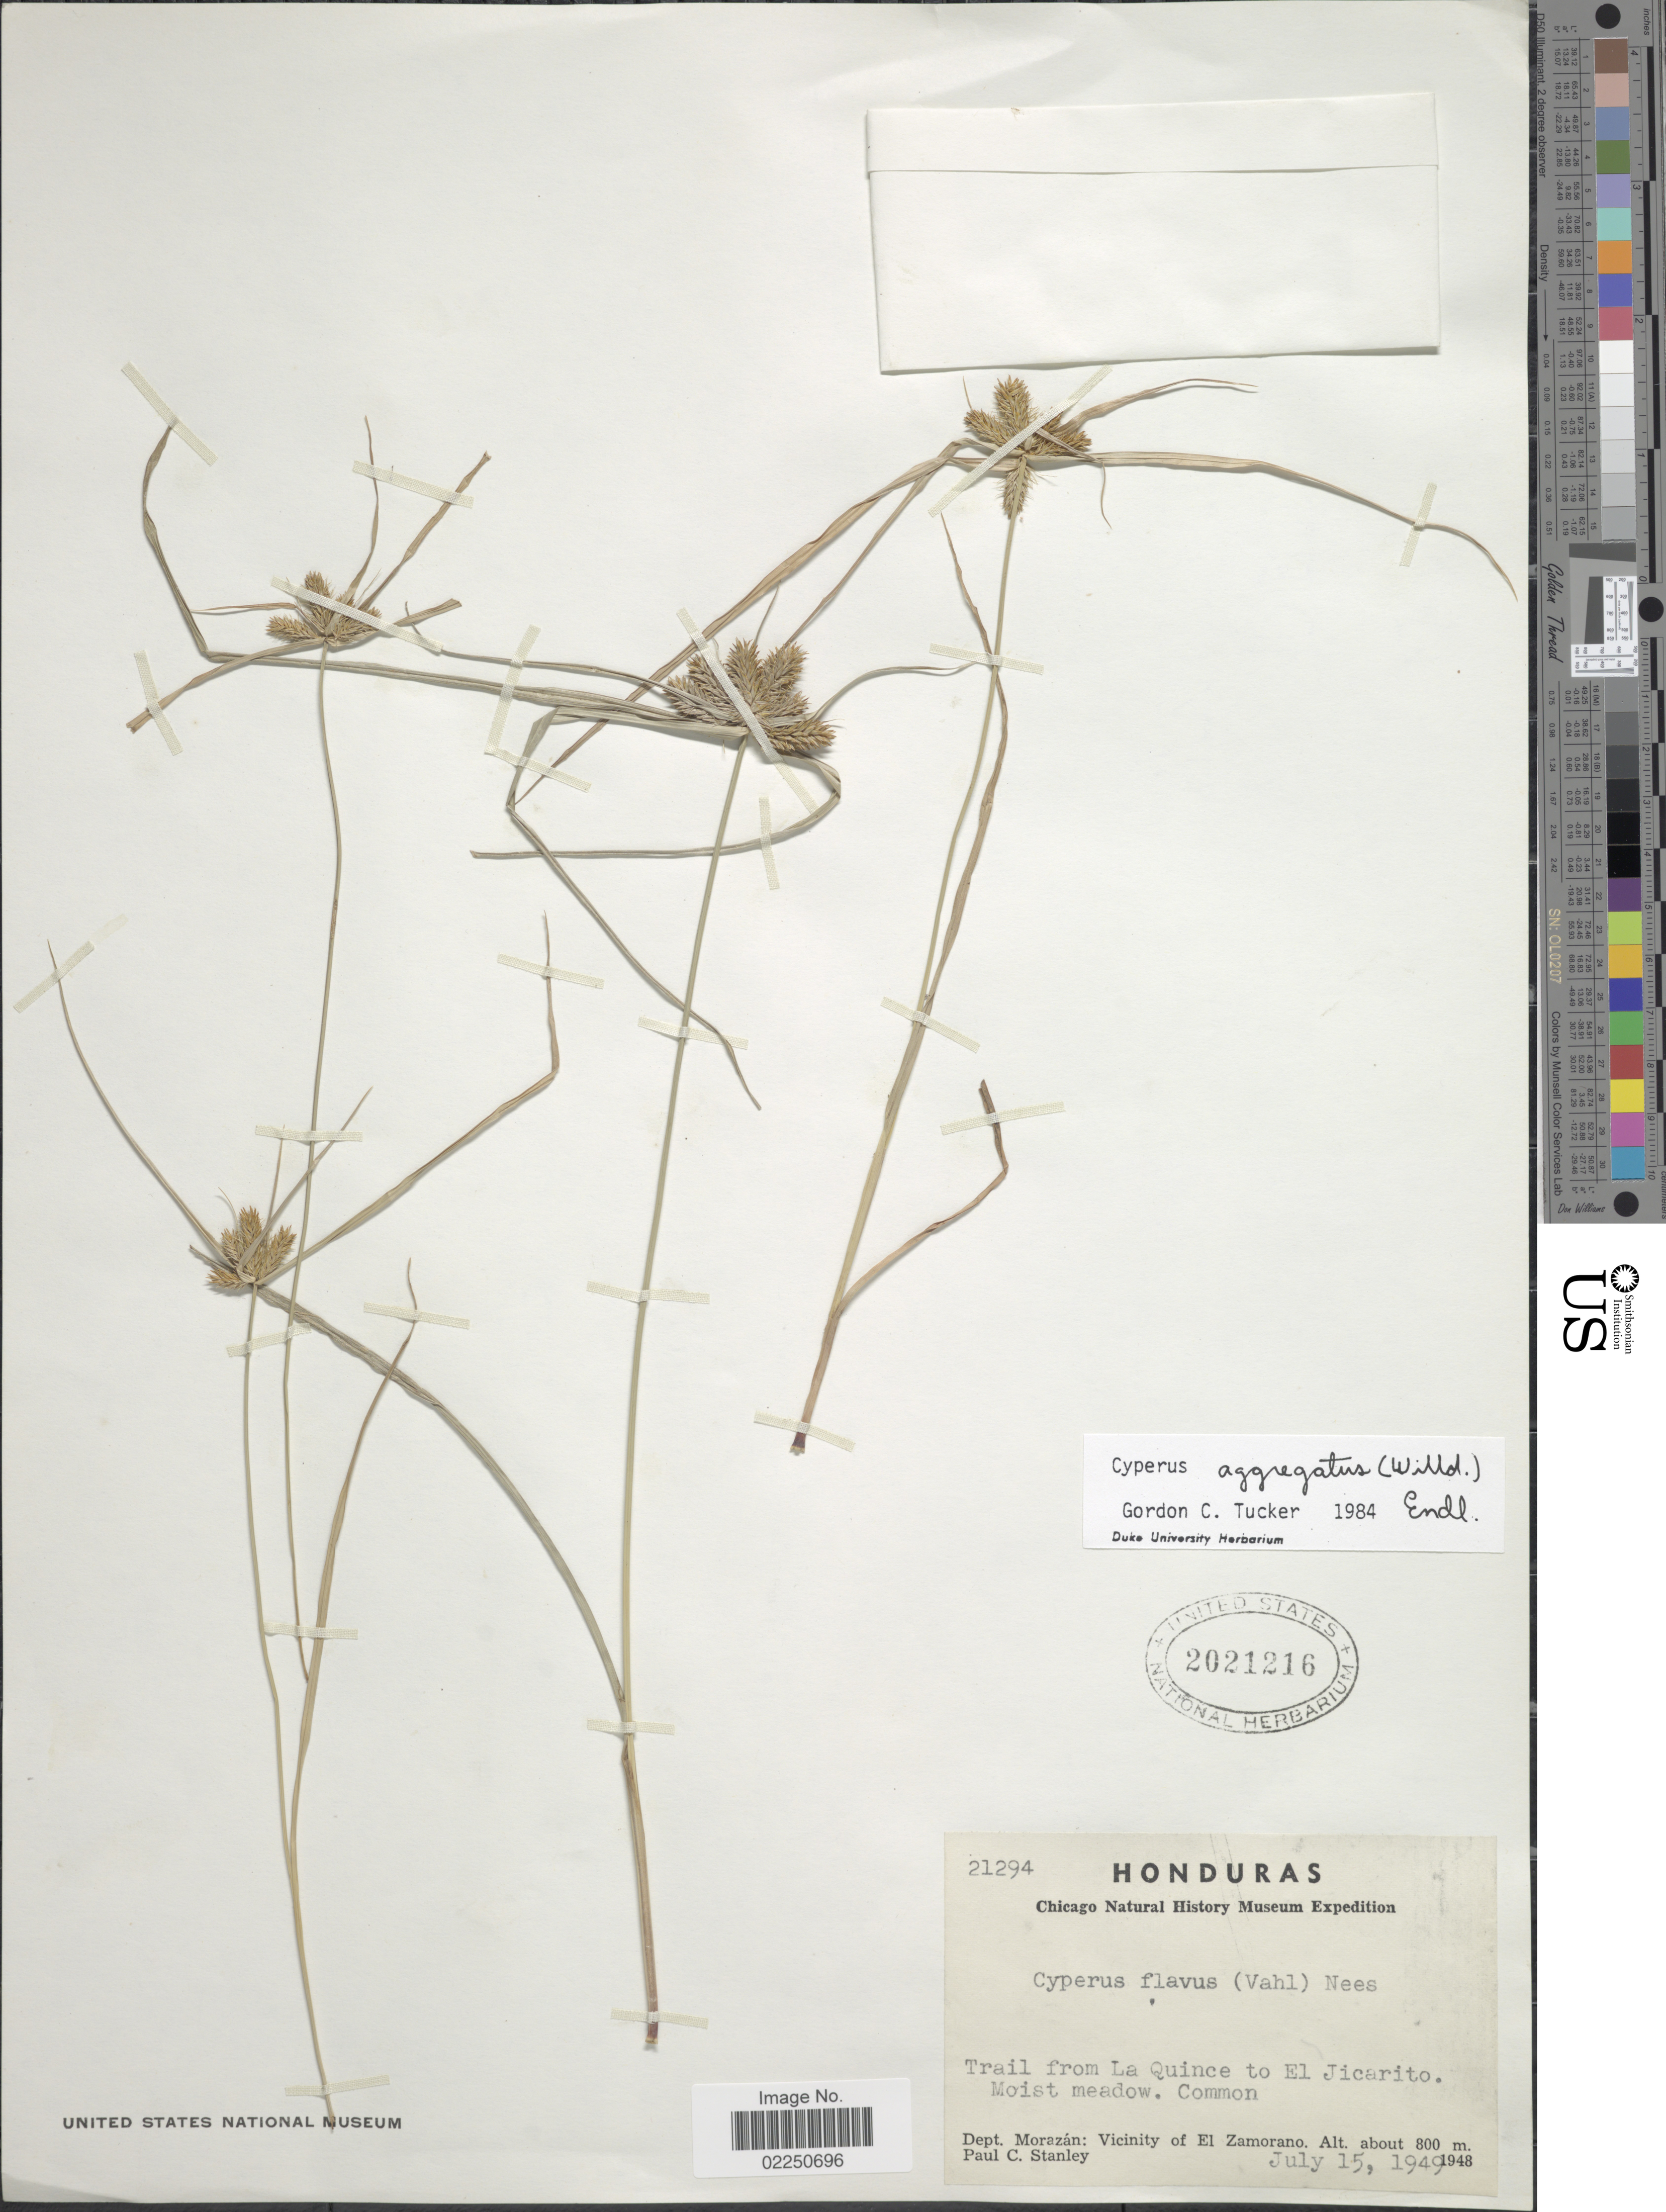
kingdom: Plantae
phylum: Tracheophyta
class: Liliopsida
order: Poales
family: Cyperaceae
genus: Cyperus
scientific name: Cyperus aggregatus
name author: (Willd.) Endl.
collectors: P. C. Standley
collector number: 21294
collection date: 1949-07-15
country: Honduras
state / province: Fco. Morazán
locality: Trail from La Quince to El Jicarito. Dept. Morazan: Vicinity of El Zamorano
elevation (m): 800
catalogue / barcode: US 2021216